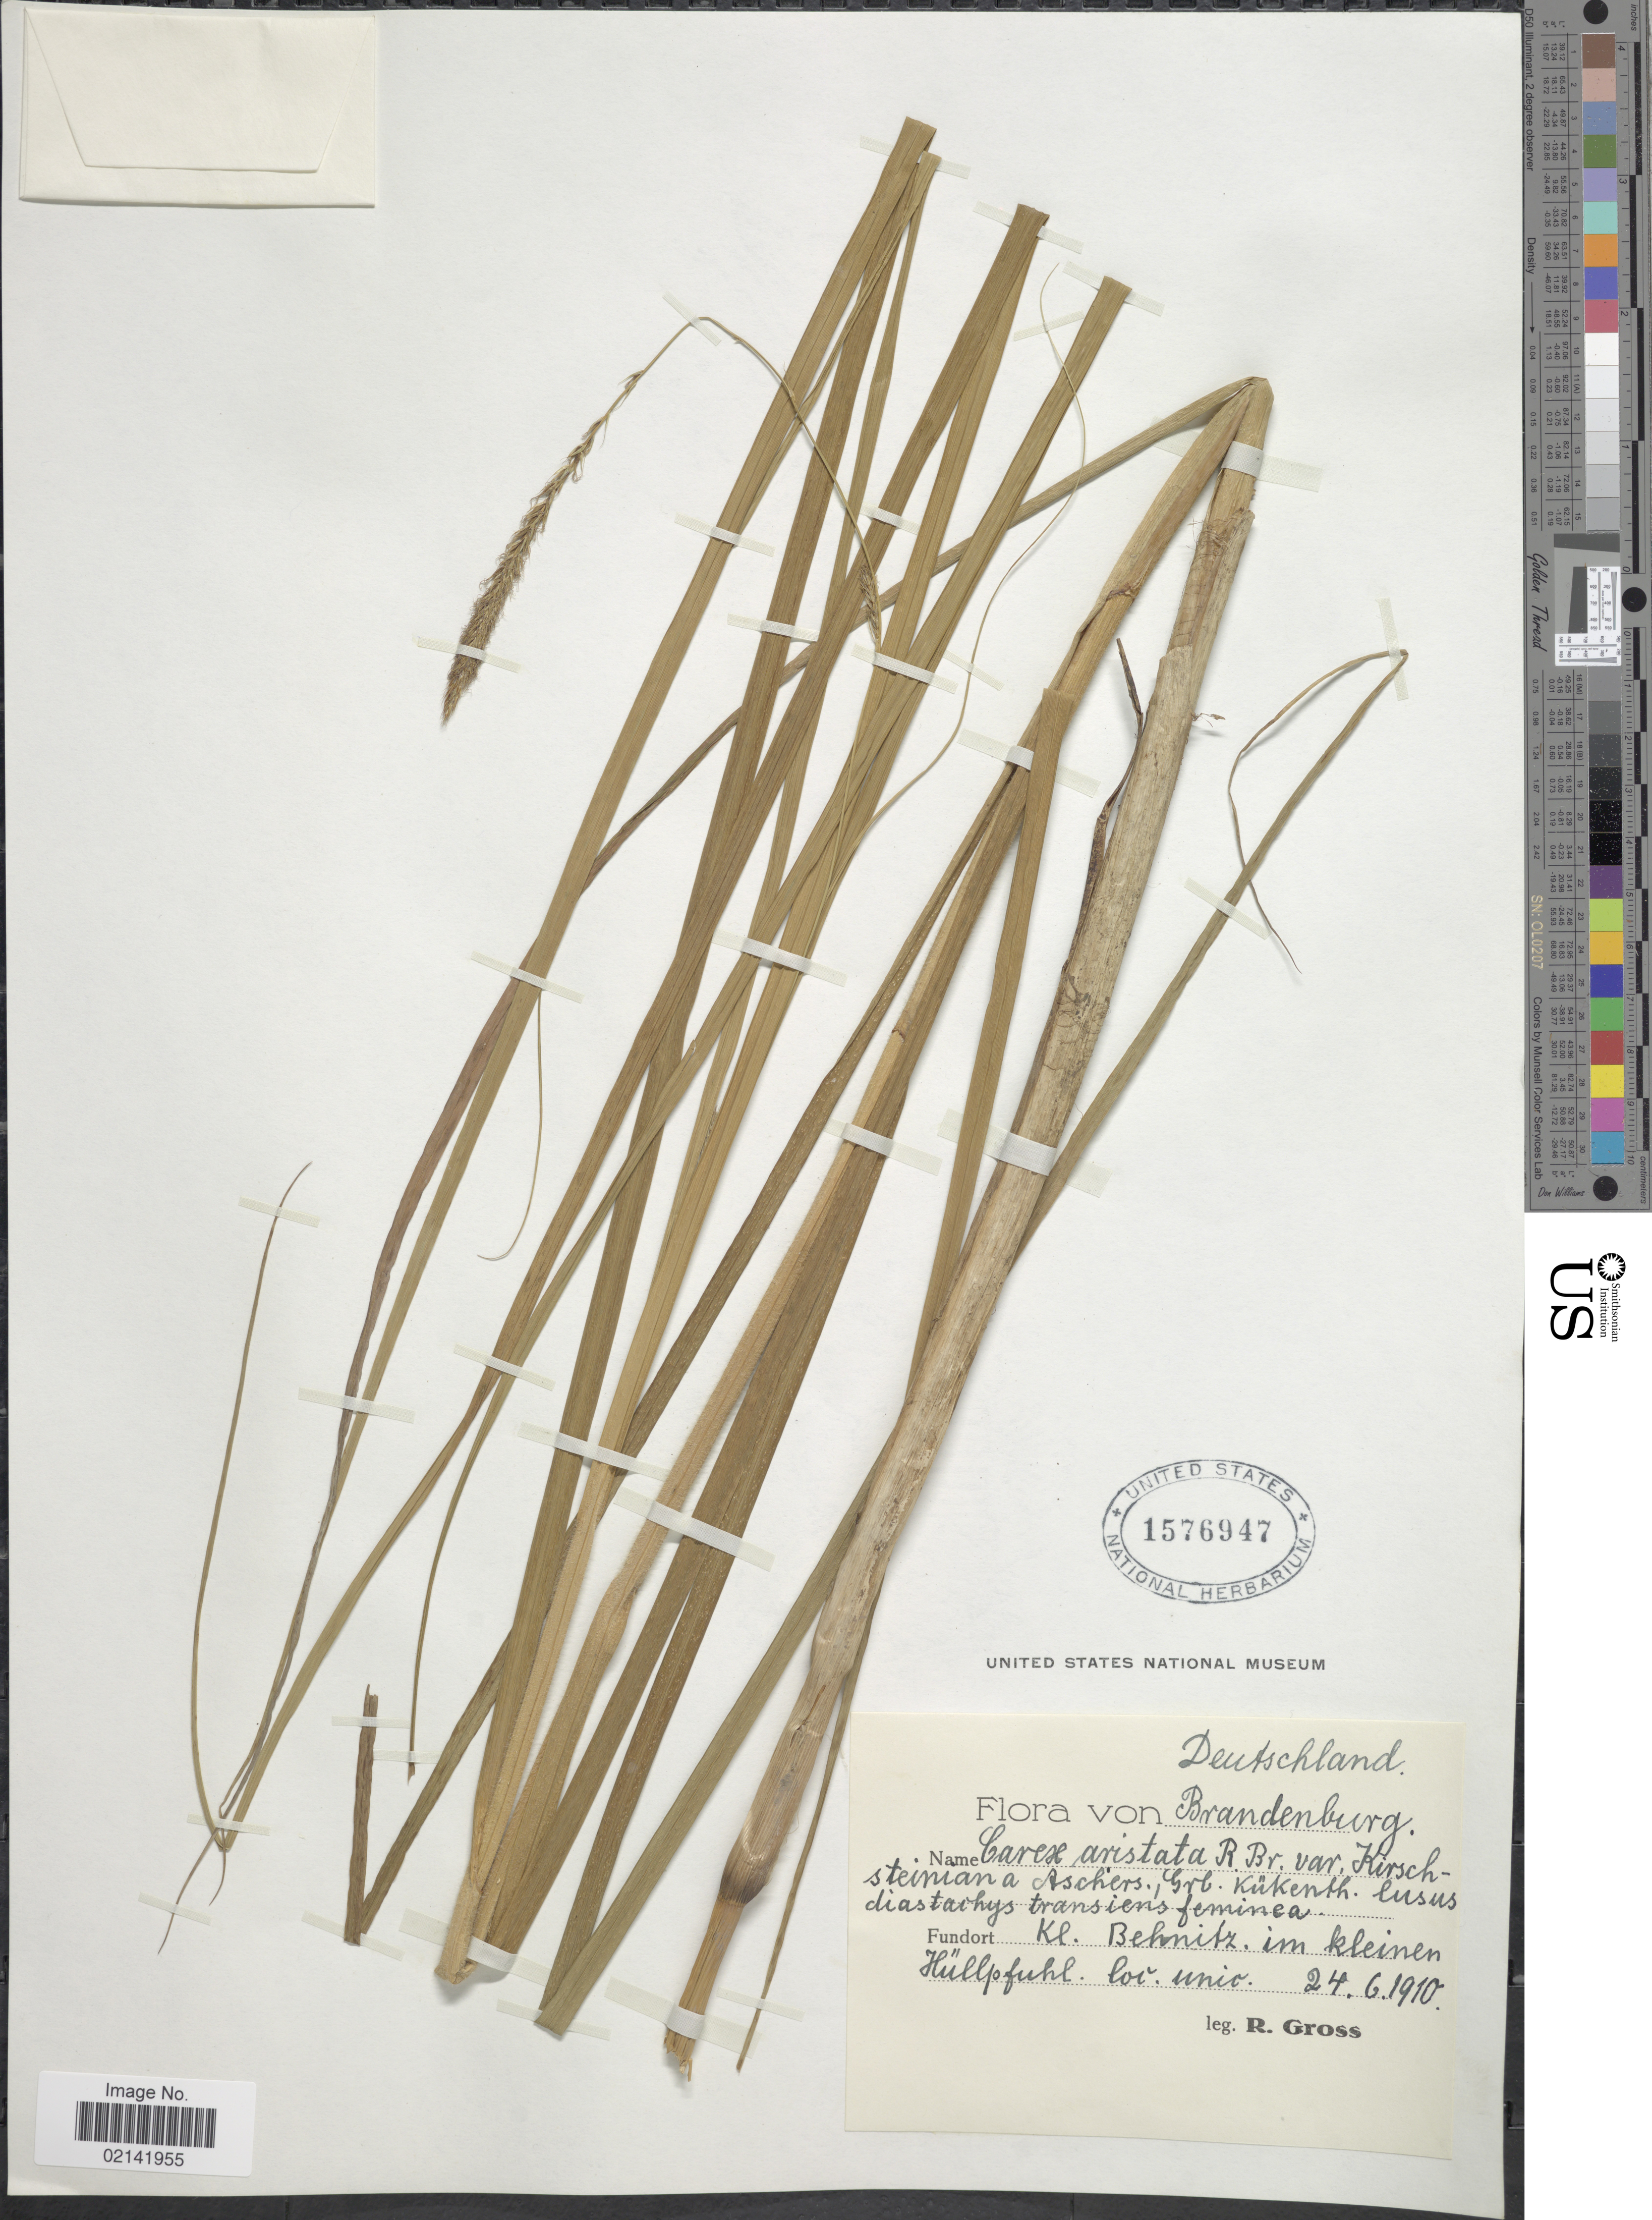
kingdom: Plantae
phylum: Tracheophyta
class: Liliopsida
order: Poales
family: Cyperaceae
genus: Carex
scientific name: Carex atherodes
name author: Spreng.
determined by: Strong, Mark T., (BOT), Smithsonian Institution - National Museum of Natural History (UNITED STATES)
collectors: R. Gross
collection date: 1910-06-24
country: Germany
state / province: Brandenburg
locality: Deutschland. Kl. Behnitz. im kleinen Hullpfuhl. loc. unic.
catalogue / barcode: US 1576947